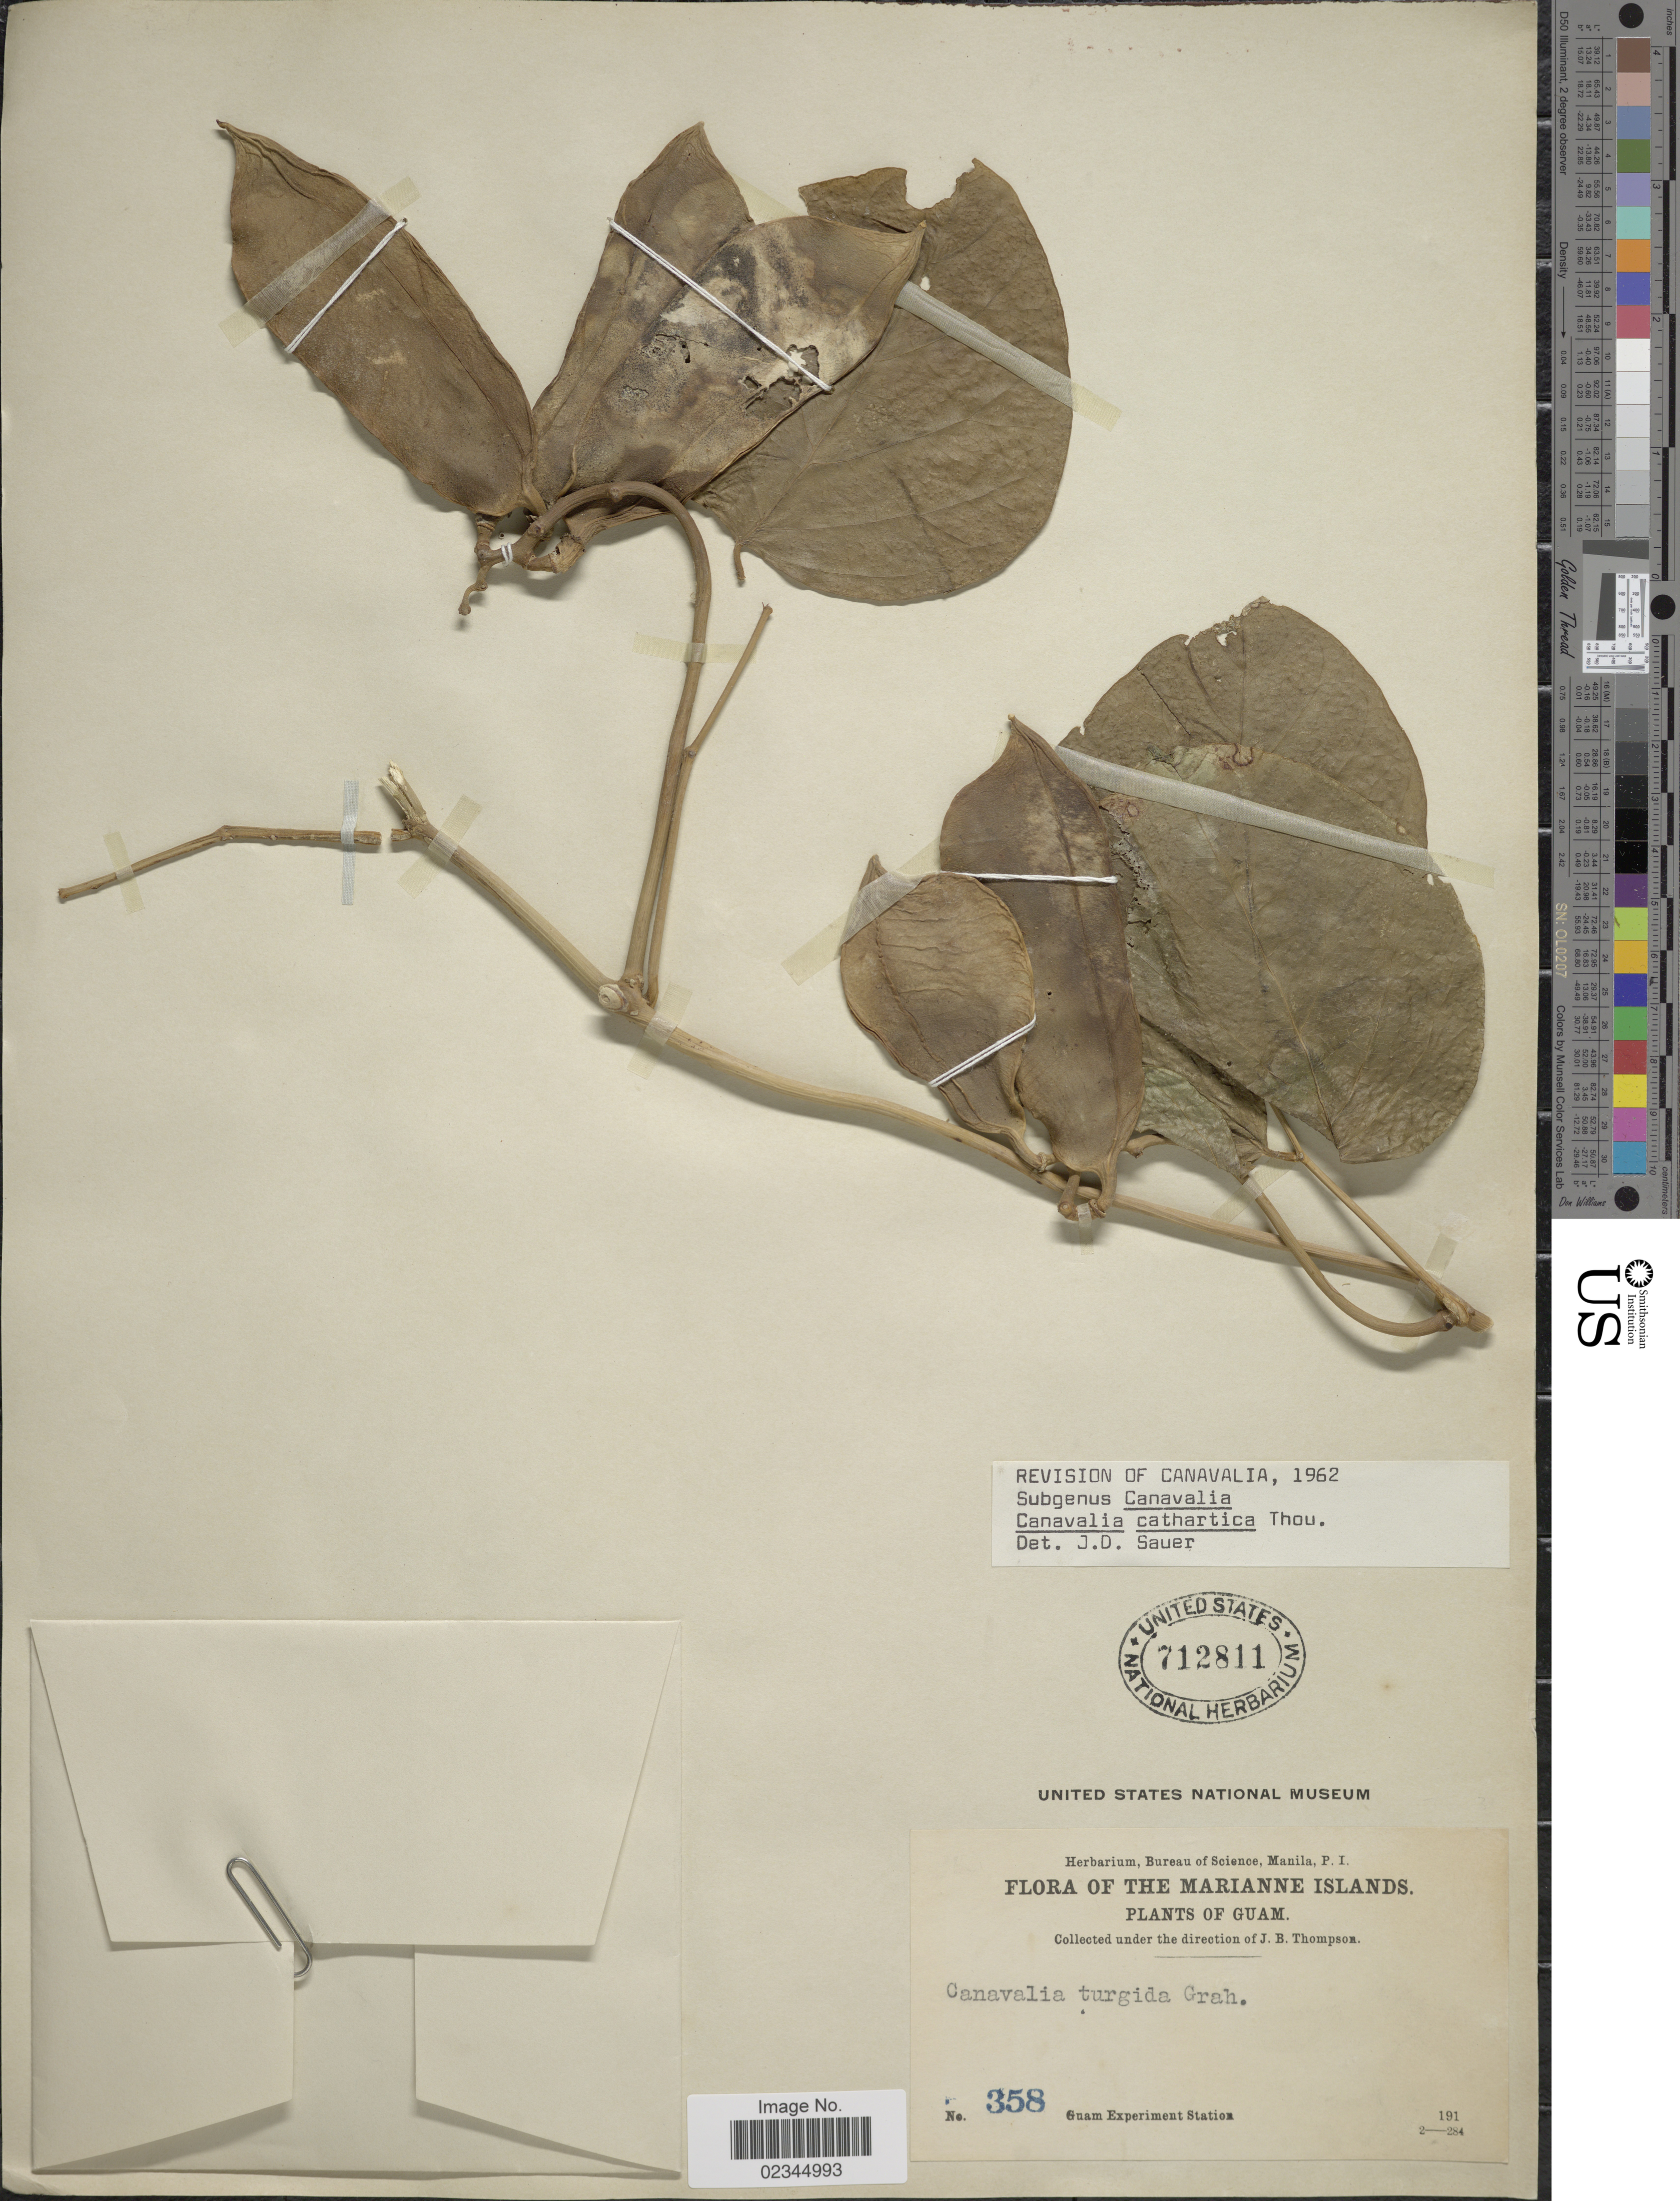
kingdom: Plantae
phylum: Tracheophyta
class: Magnoliopsida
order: Fabales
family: Fabaceae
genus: Canavalia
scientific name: Canavalia cathartica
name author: Thouars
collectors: J. B. Thompson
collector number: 358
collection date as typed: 191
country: Guam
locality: Marianne Islands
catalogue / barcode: US 712811